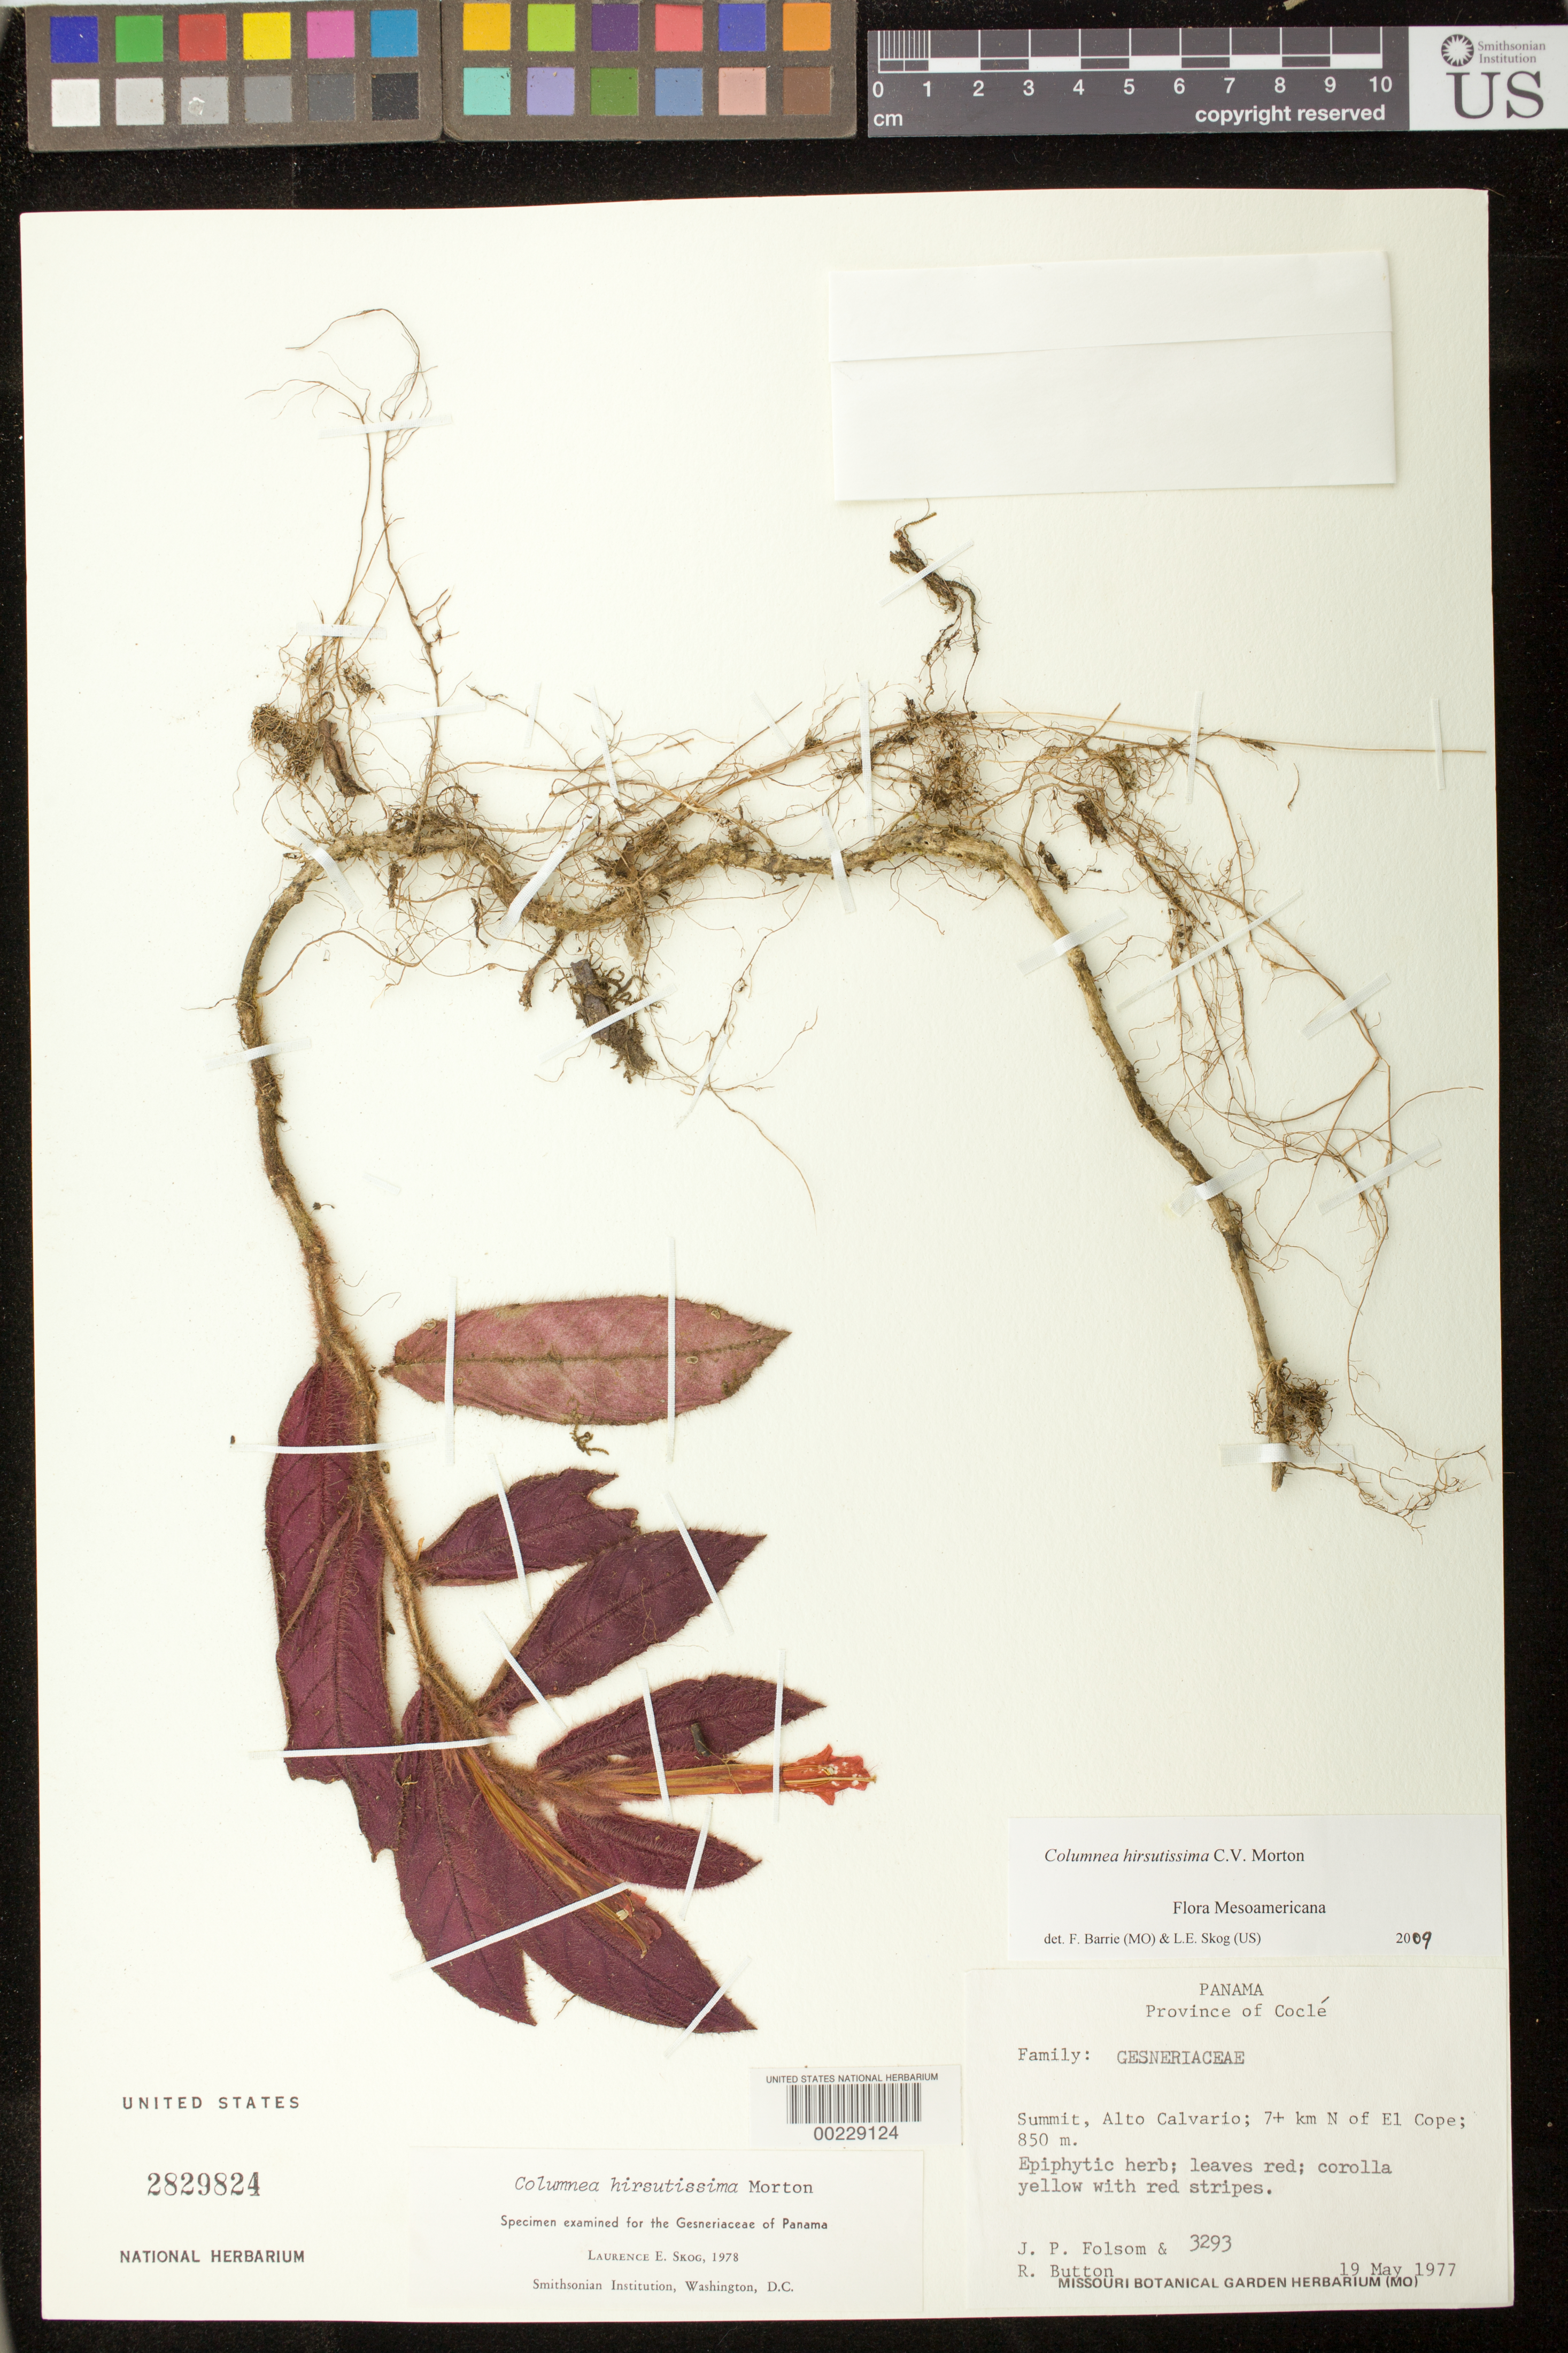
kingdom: Plantae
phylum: Tracheophyta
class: Magnoliopsida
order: Lamiales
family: Gesneriaceae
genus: Columnea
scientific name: Columnea hirsutissima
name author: C.V. Morton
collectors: J. P. Folsom & R. Button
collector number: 3293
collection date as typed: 19 May 1977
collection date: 1977-05-19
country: Panama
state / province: Coclé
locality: Summit, Alto Calvario, 7+ km N of El Cope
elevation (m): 850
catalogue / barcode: US 2829824